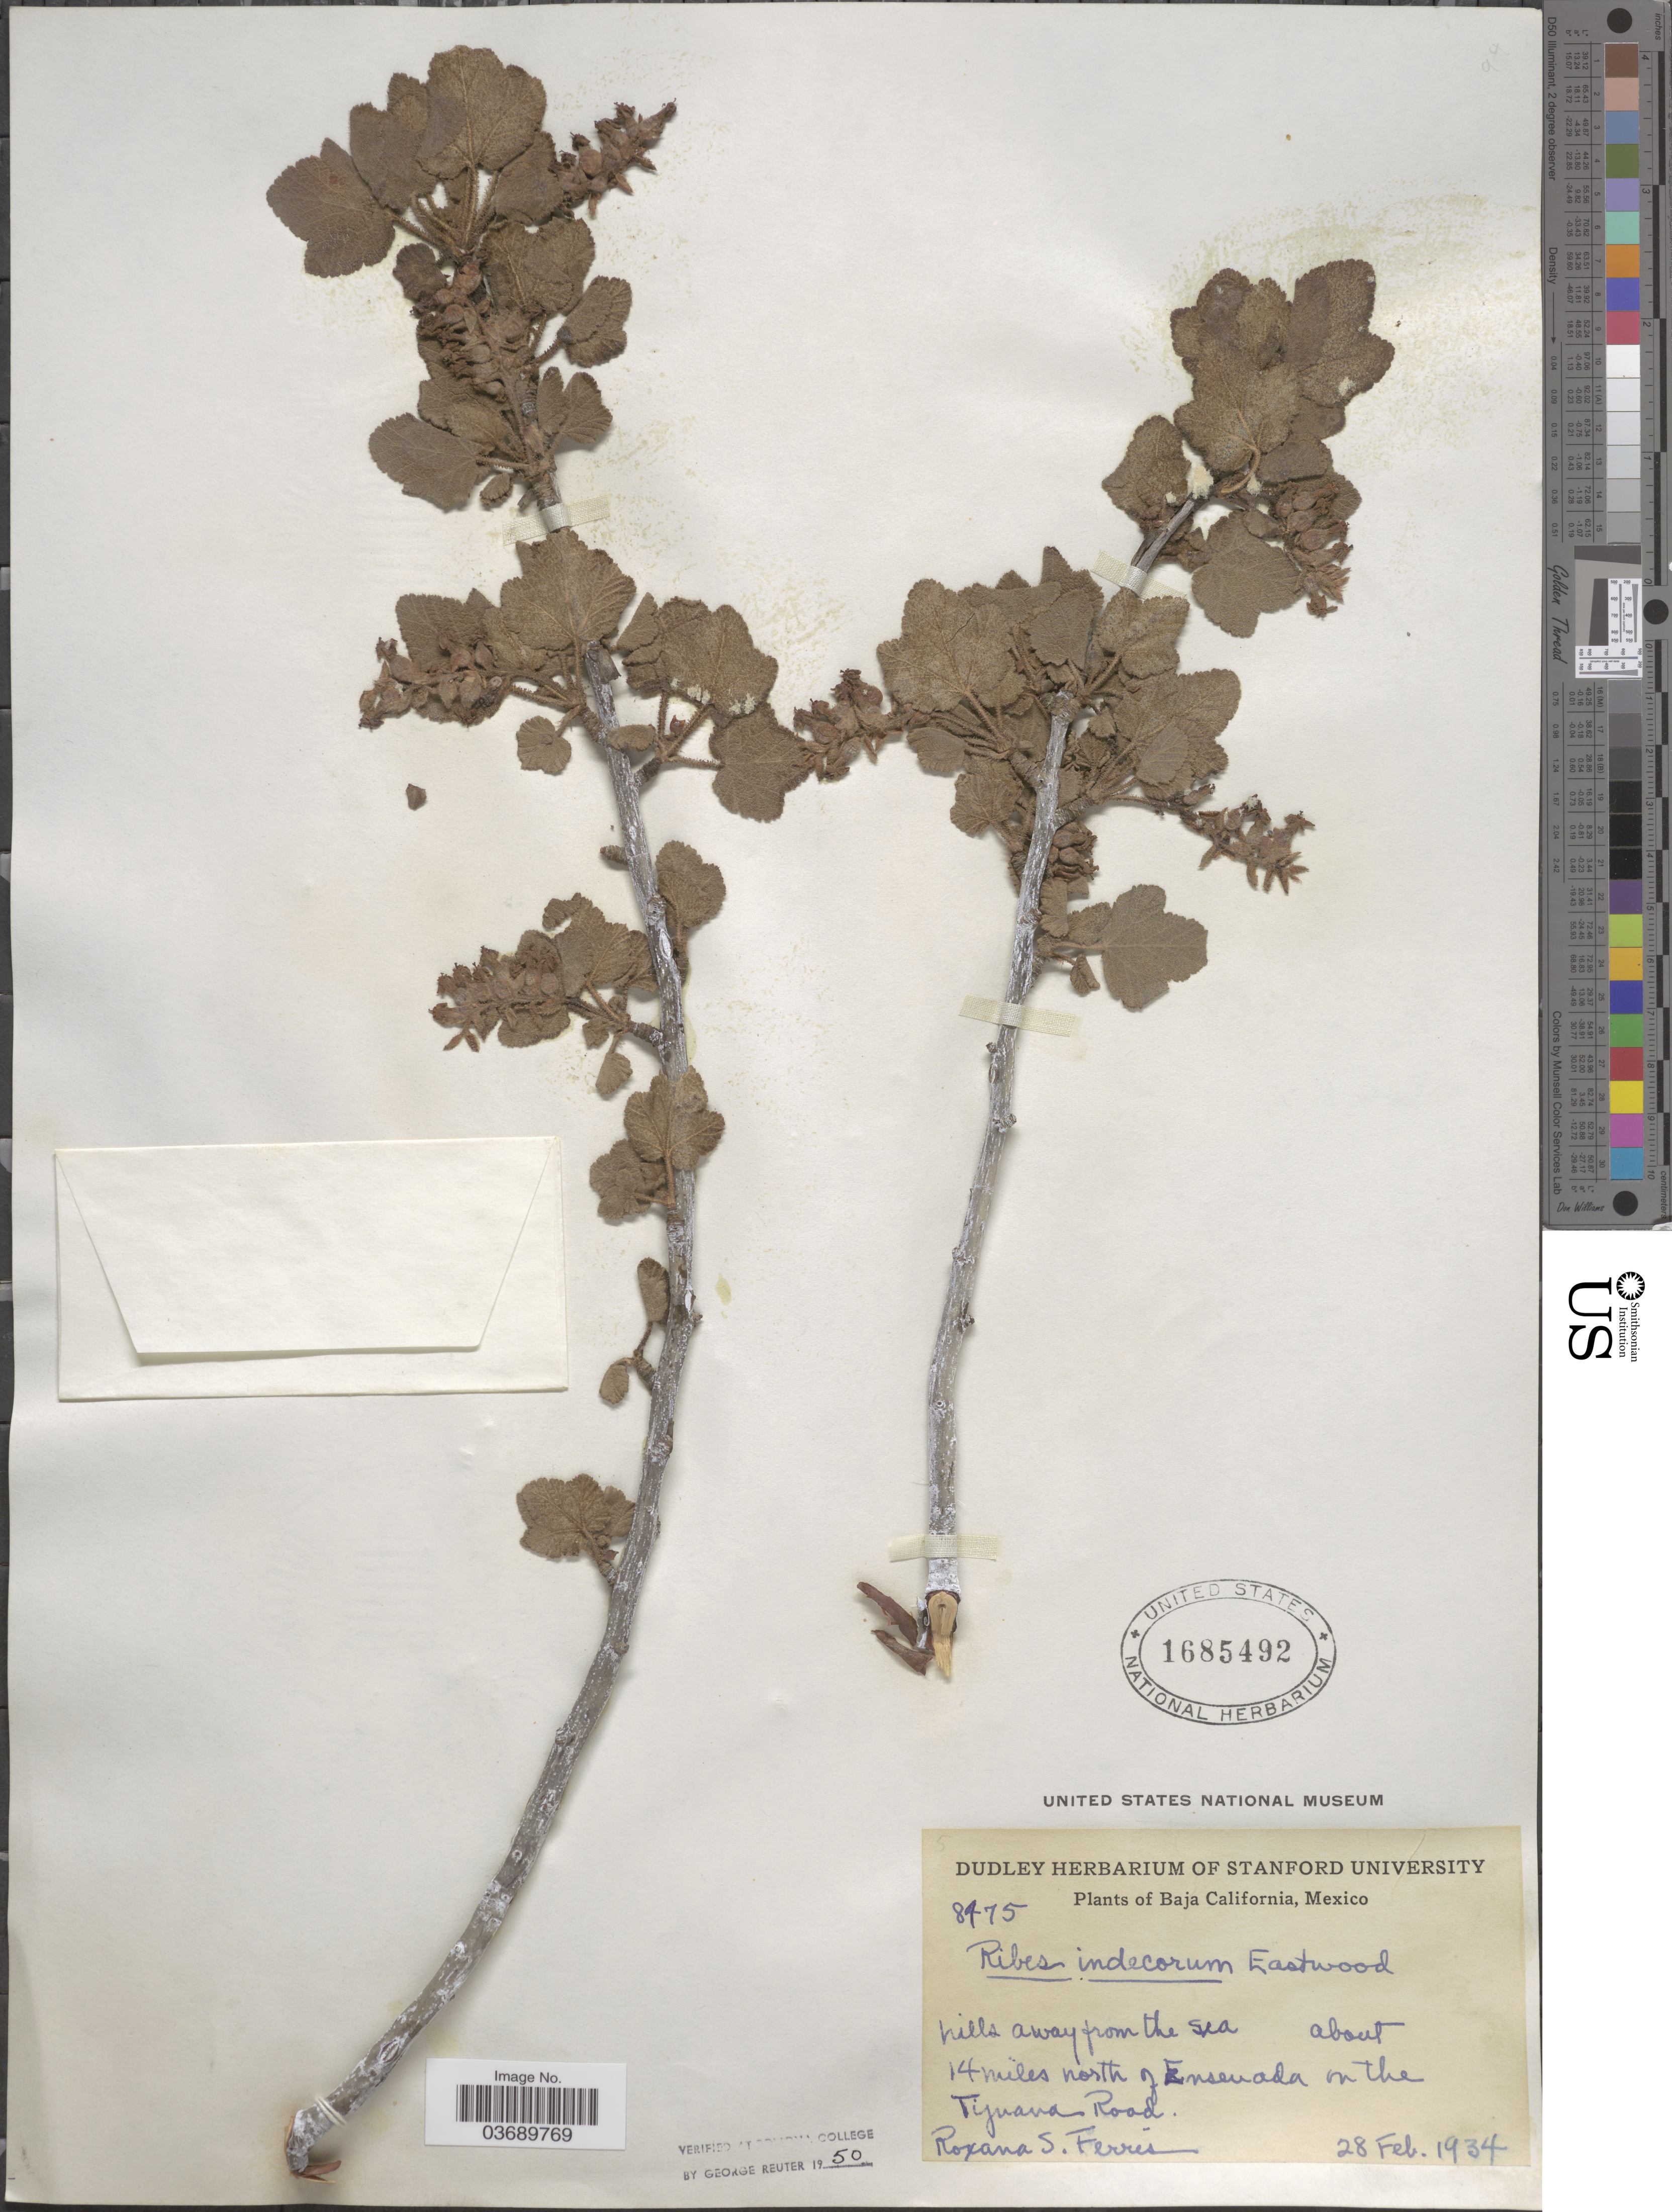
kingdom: Plantae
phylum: Tracheophyta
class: Magnoliopsida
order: Saxifragales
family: Grossulariaceae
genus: Ribes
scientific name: Ribes indecorum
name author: Eastw.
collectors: R. S. Ferris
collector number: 8975*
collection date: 1934-02-28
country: Mexico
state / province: Baja California Norte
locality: Hills away from the sea about 14 miles north of Ensenada on the Tijuana Road.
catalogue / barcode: US 1685492